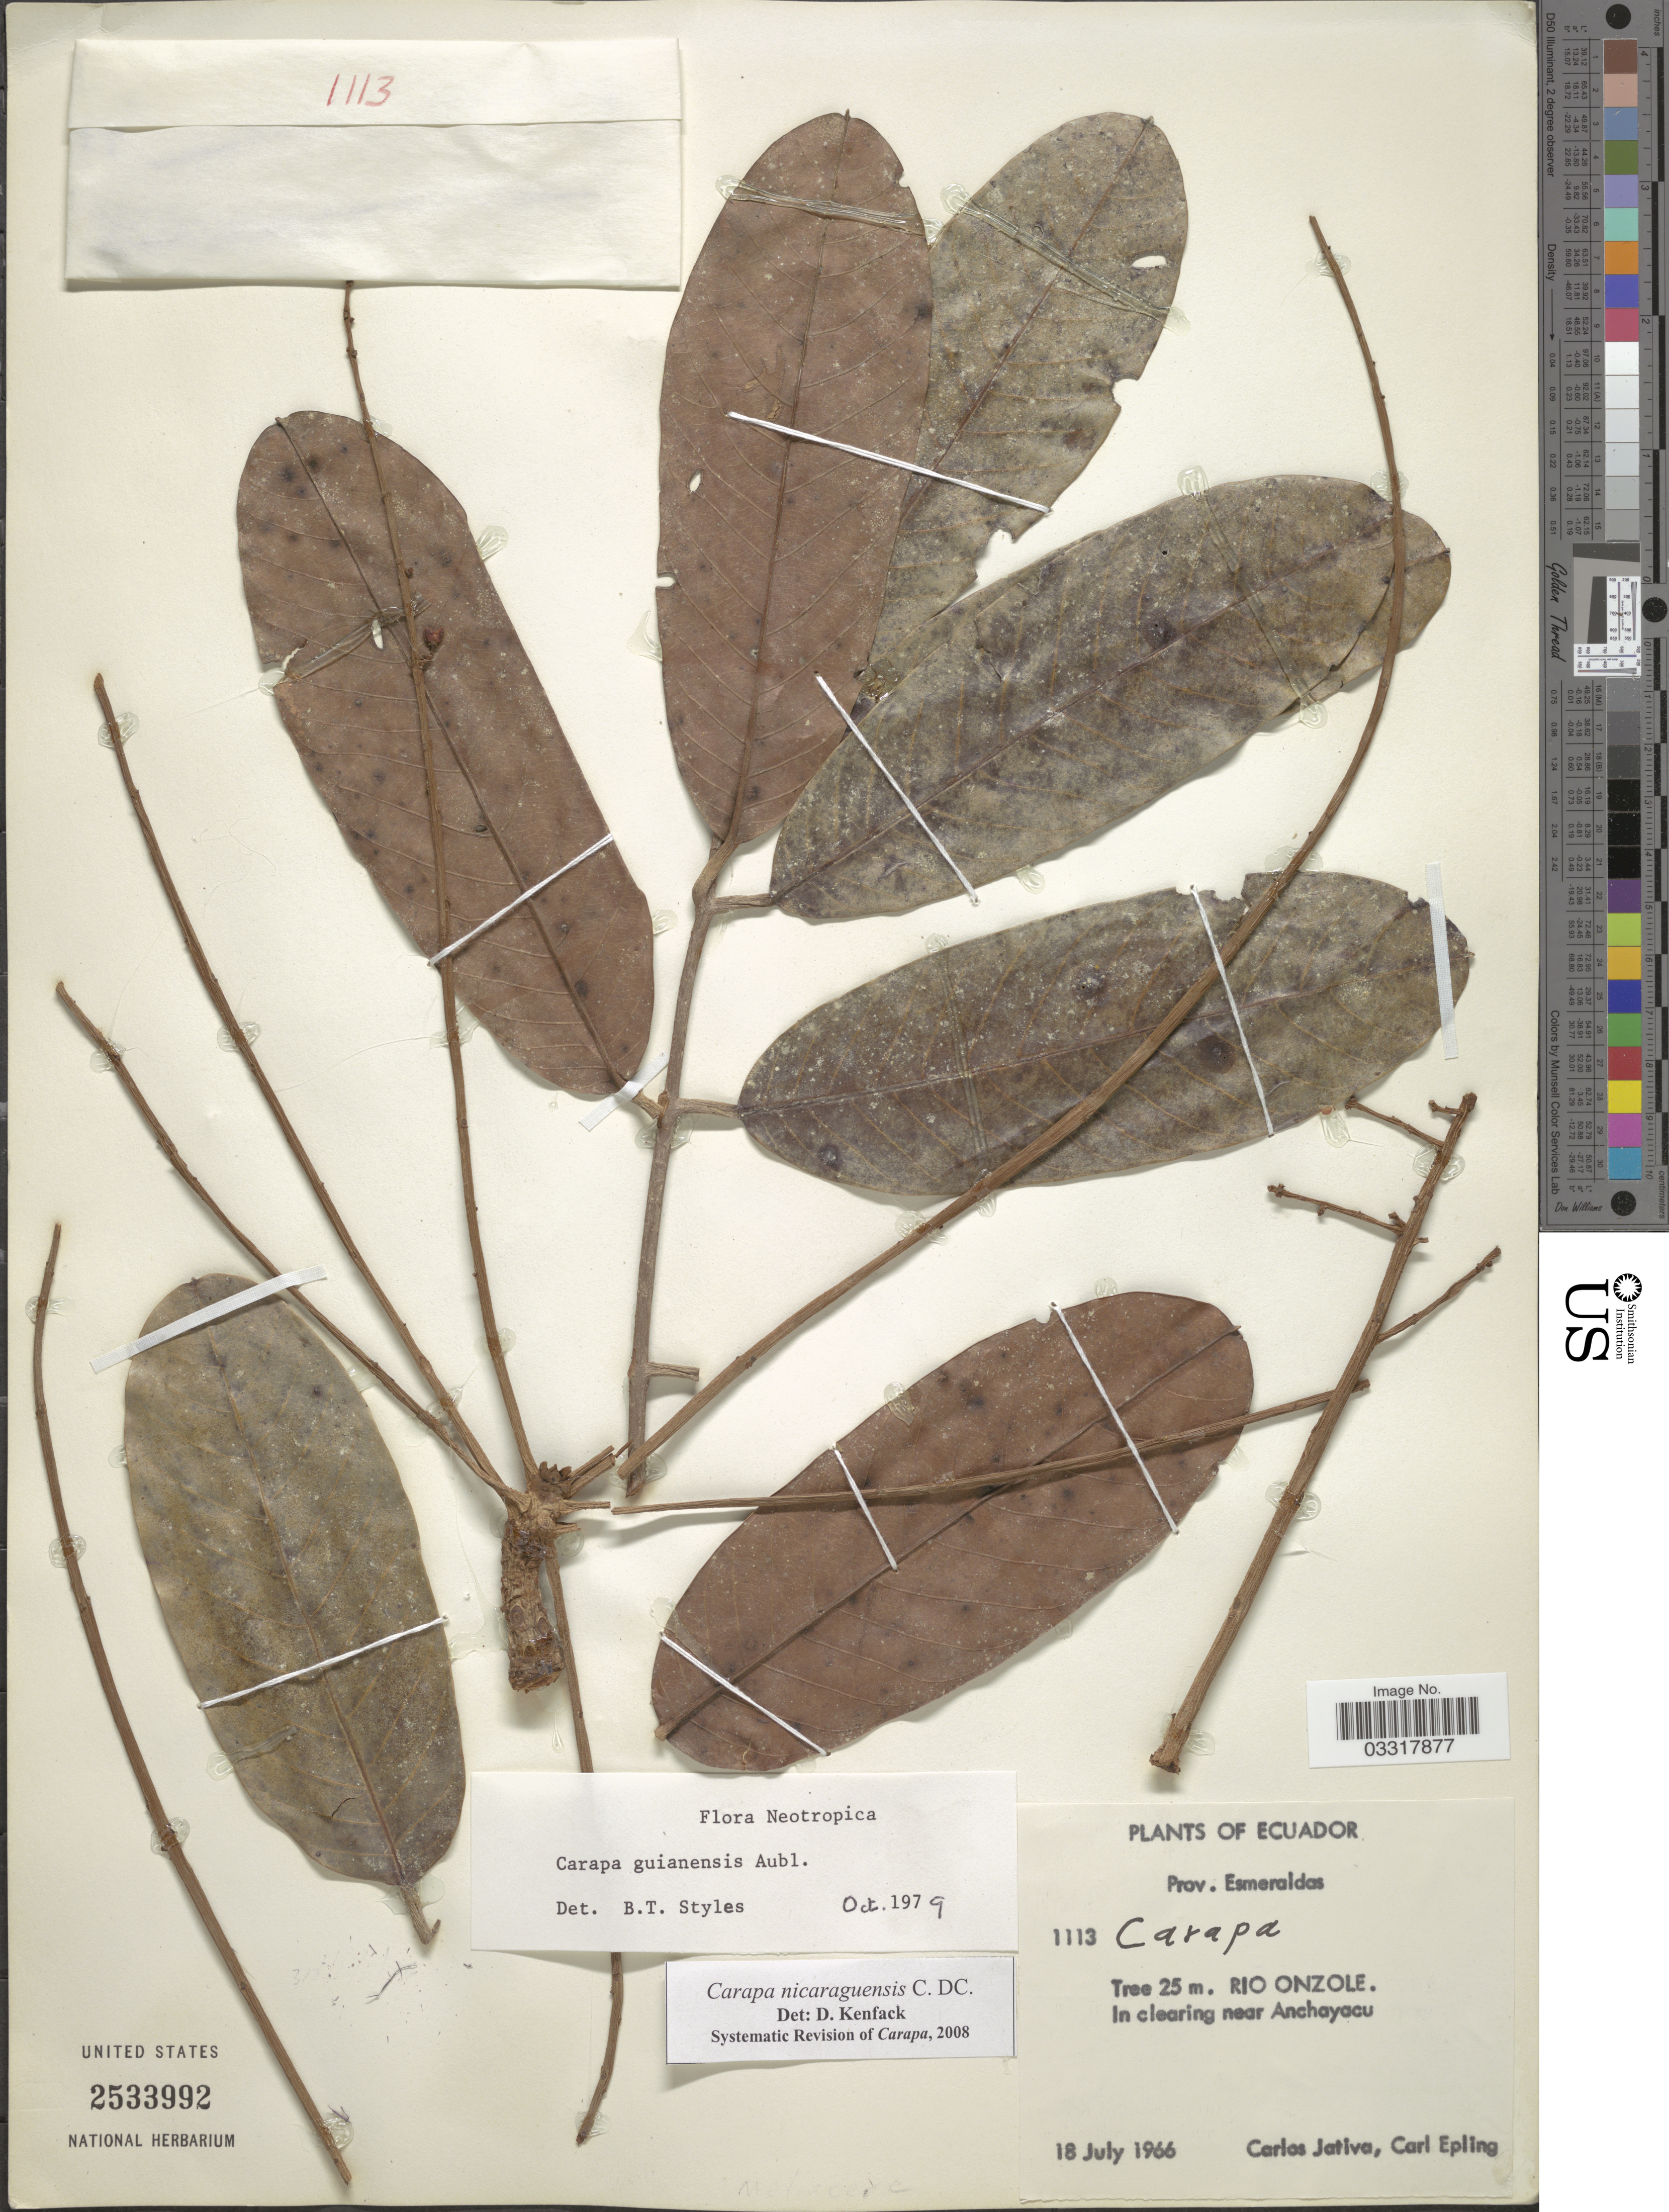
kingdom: Plantae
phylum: Tracheophyta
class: Magnoliopsida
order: Sapindales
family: Meliaceae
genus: Carapa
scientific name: Carapa nicaraguensis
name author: C. DC.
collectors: C. D. Játiva & C. C. Epling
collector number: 1113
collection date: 1966-07-18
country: Ecuador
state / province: Esmeraldas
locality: Rio Onzole. In clearing near Anchayacu.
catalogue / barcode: US 2533992